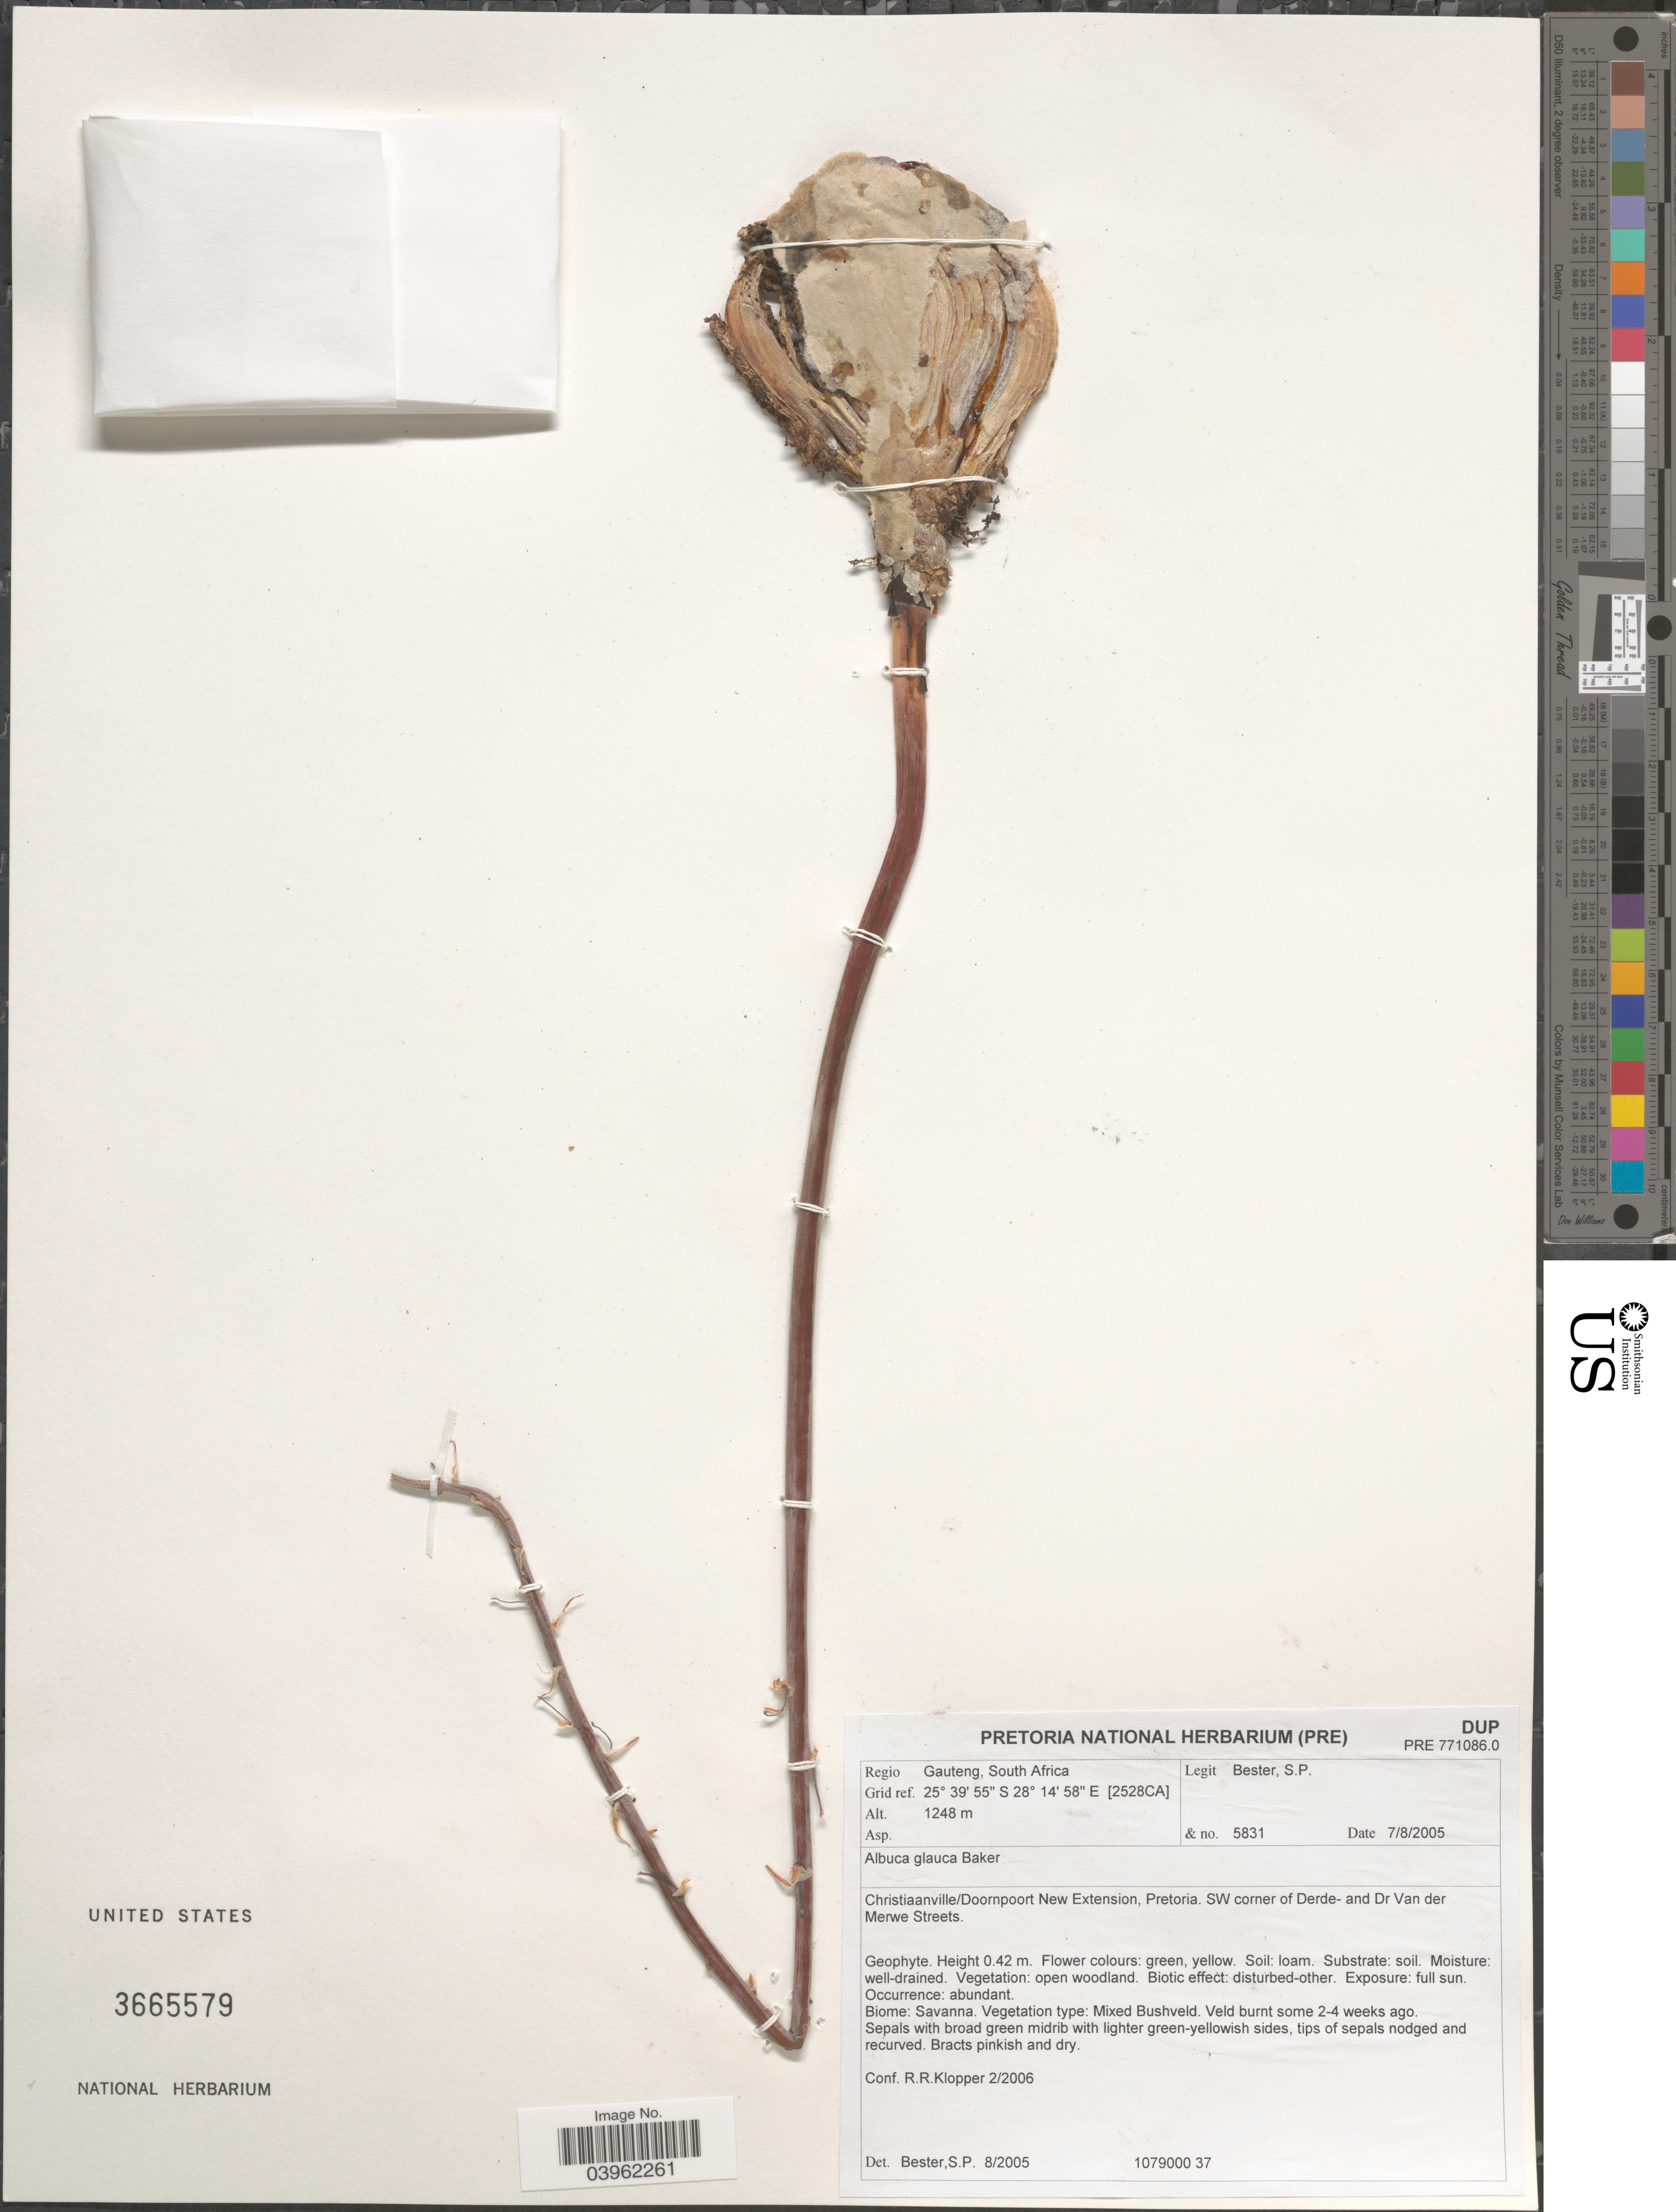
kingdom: Plantae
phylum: Tracheophyta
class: Liliopsida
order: Asparagales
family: Asparagaceae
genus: Albuca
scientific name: Albuca glauca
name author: Baker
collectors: S. Bester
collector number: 5831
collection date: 2005-08-07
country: South Africa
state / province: Gauteng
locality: Regio Gauteng, South Africa. Grid ref. [2528CA]. Christiaanville/Doornpoort New Extension, Pretoria. SW corner of Derde- and Dr Van der Merwe Streets.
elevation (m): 1248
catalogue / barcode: US 3665579